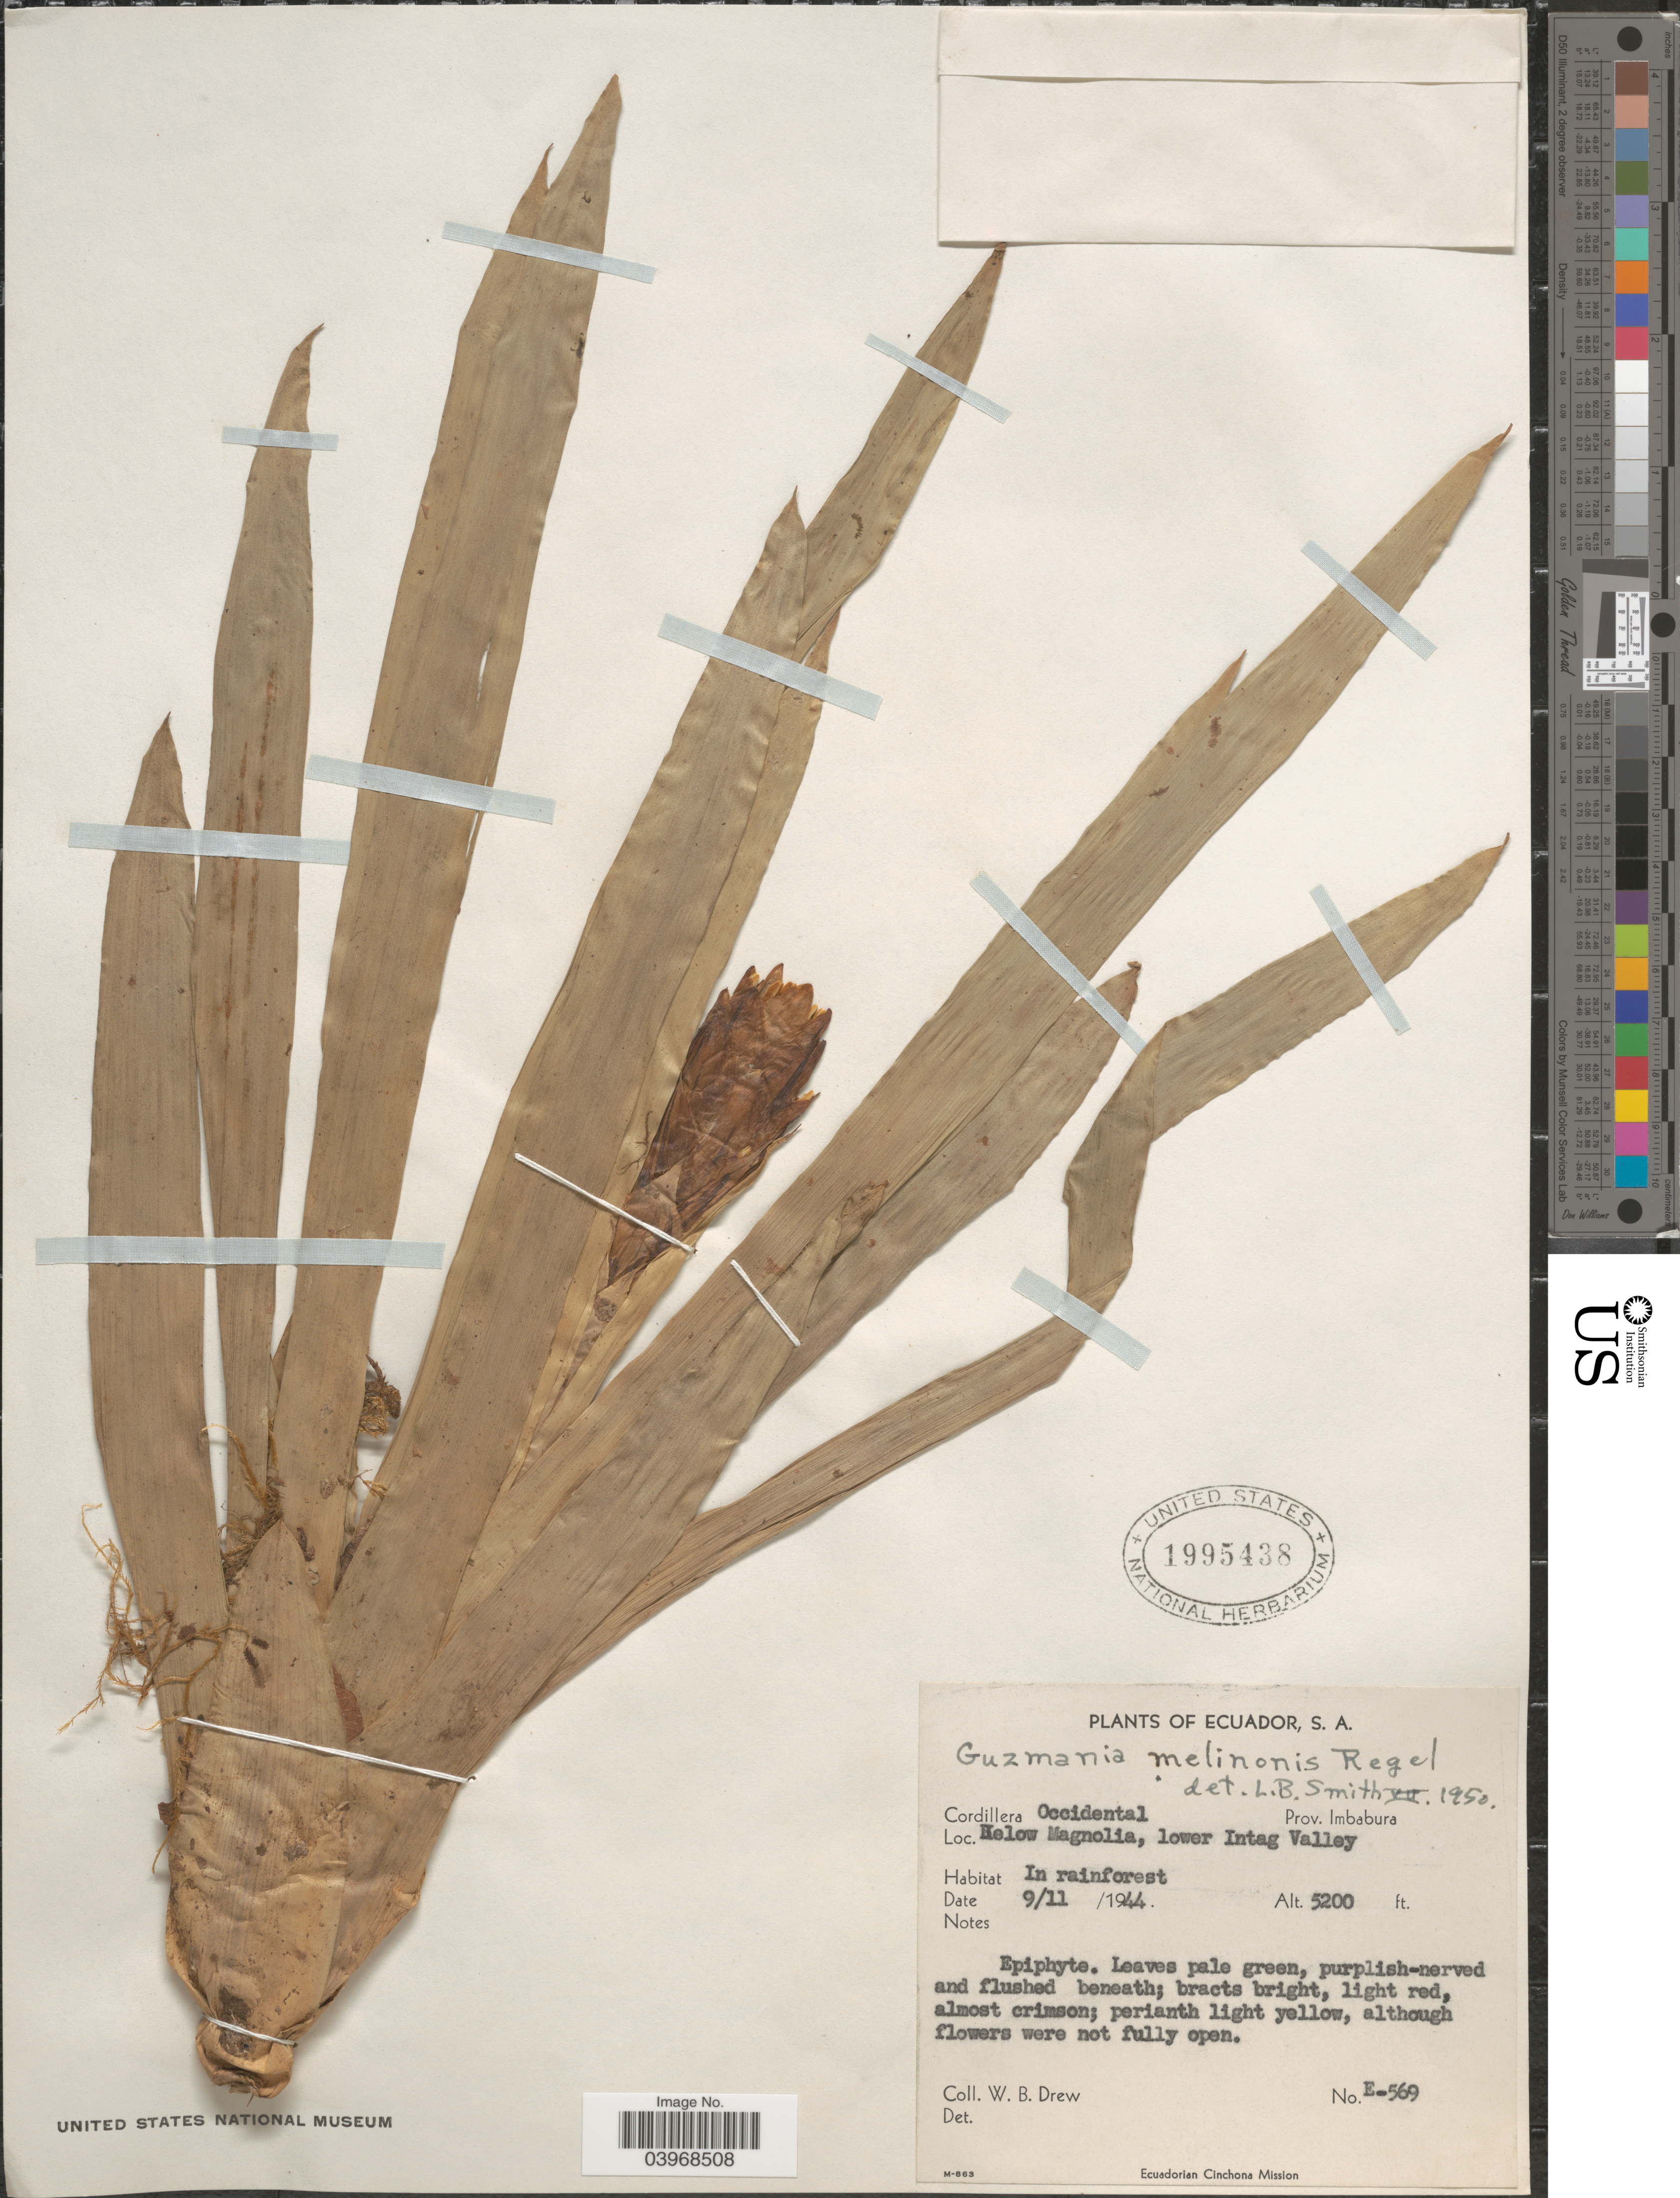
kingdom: Plantae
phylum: Tracheophyta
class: Liliopsida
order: Poales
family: Bromeliaceae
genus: Guzmania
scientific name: Guzmania melinonis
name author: Regel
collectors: W. B. Drew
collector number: E-569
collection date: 1944-11-09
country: Ecuador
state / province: Imbabura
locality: Cordillera Occidental. Below Magnolia, lower Intag Valley.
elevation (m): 1585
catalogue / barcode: US 1995438